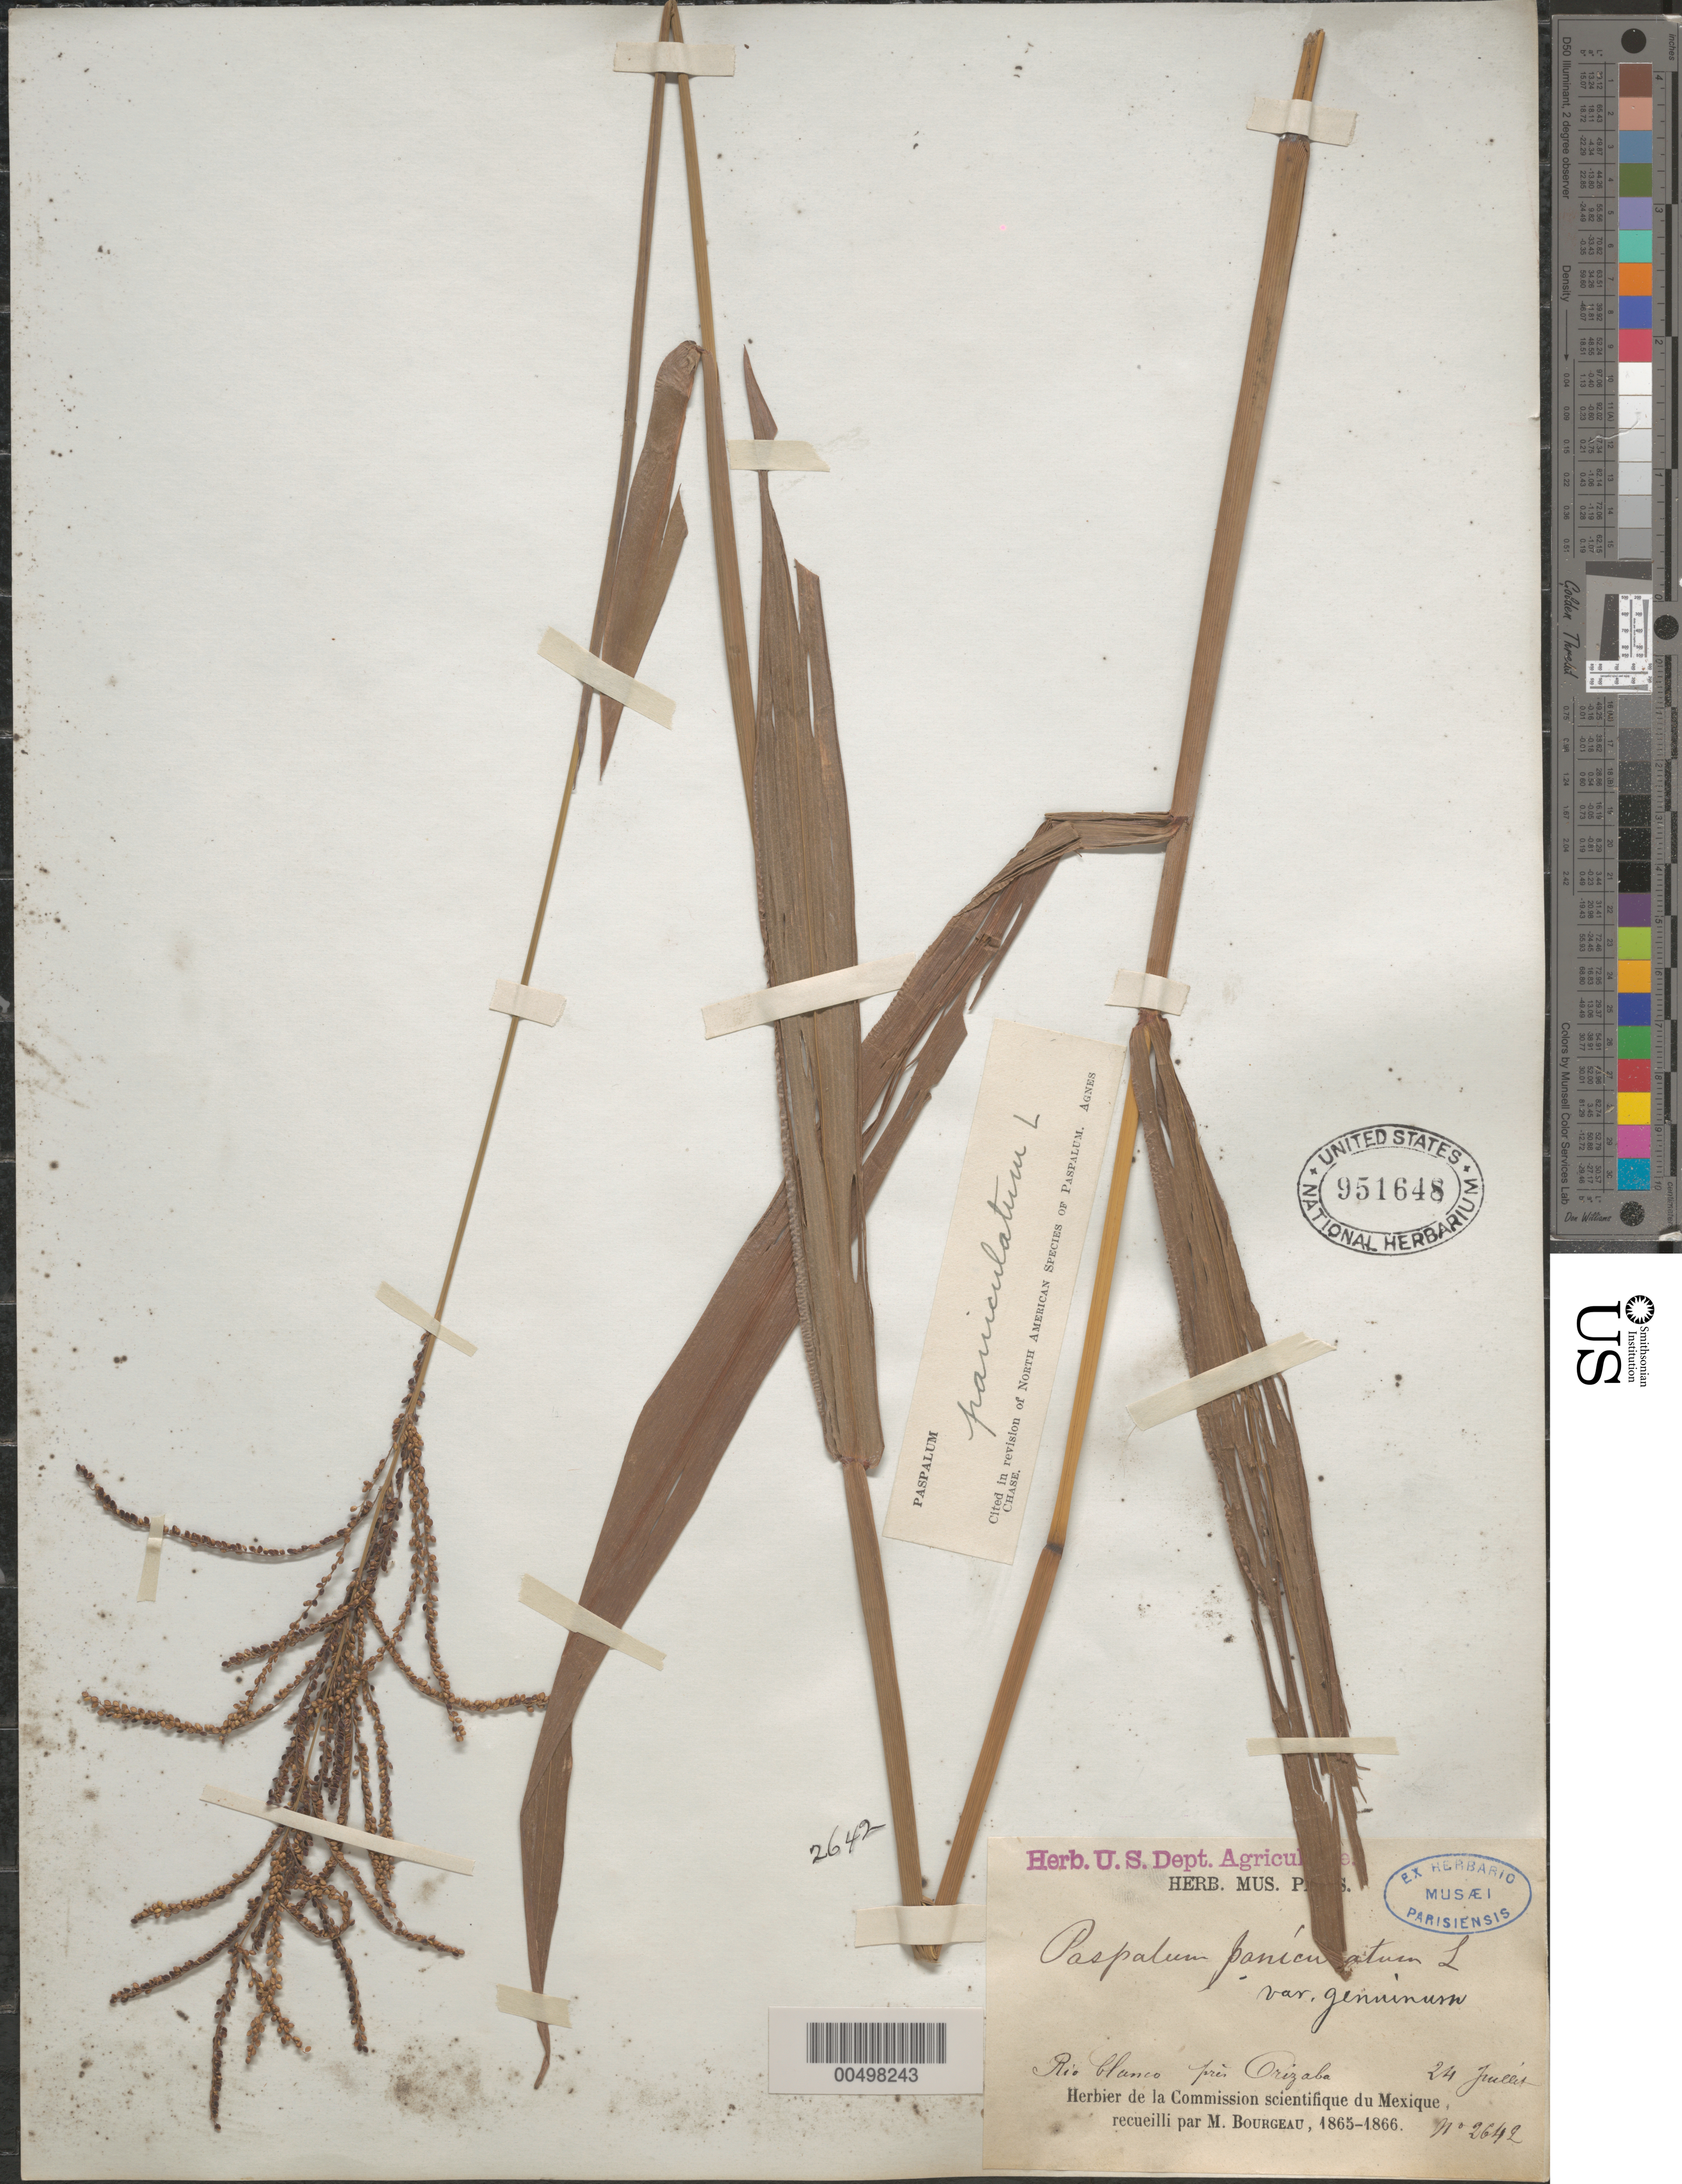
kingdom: Plantae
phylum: Tracheophyta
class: Liliopsida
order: Poales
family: Poaceae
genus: Paspalum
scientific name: Paspalum paniculatum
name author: L.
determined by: Chase, [M.] Agnes, (US)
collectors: E. Bourgeau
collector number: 2642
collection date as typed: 24 Jul 1865 or 24 Jul 1866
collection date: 1865-07-24 or 1866-07-24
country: Mexico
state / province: Veracruz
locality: Rio Blanco prŠs Orizaba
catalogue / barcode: US 951648